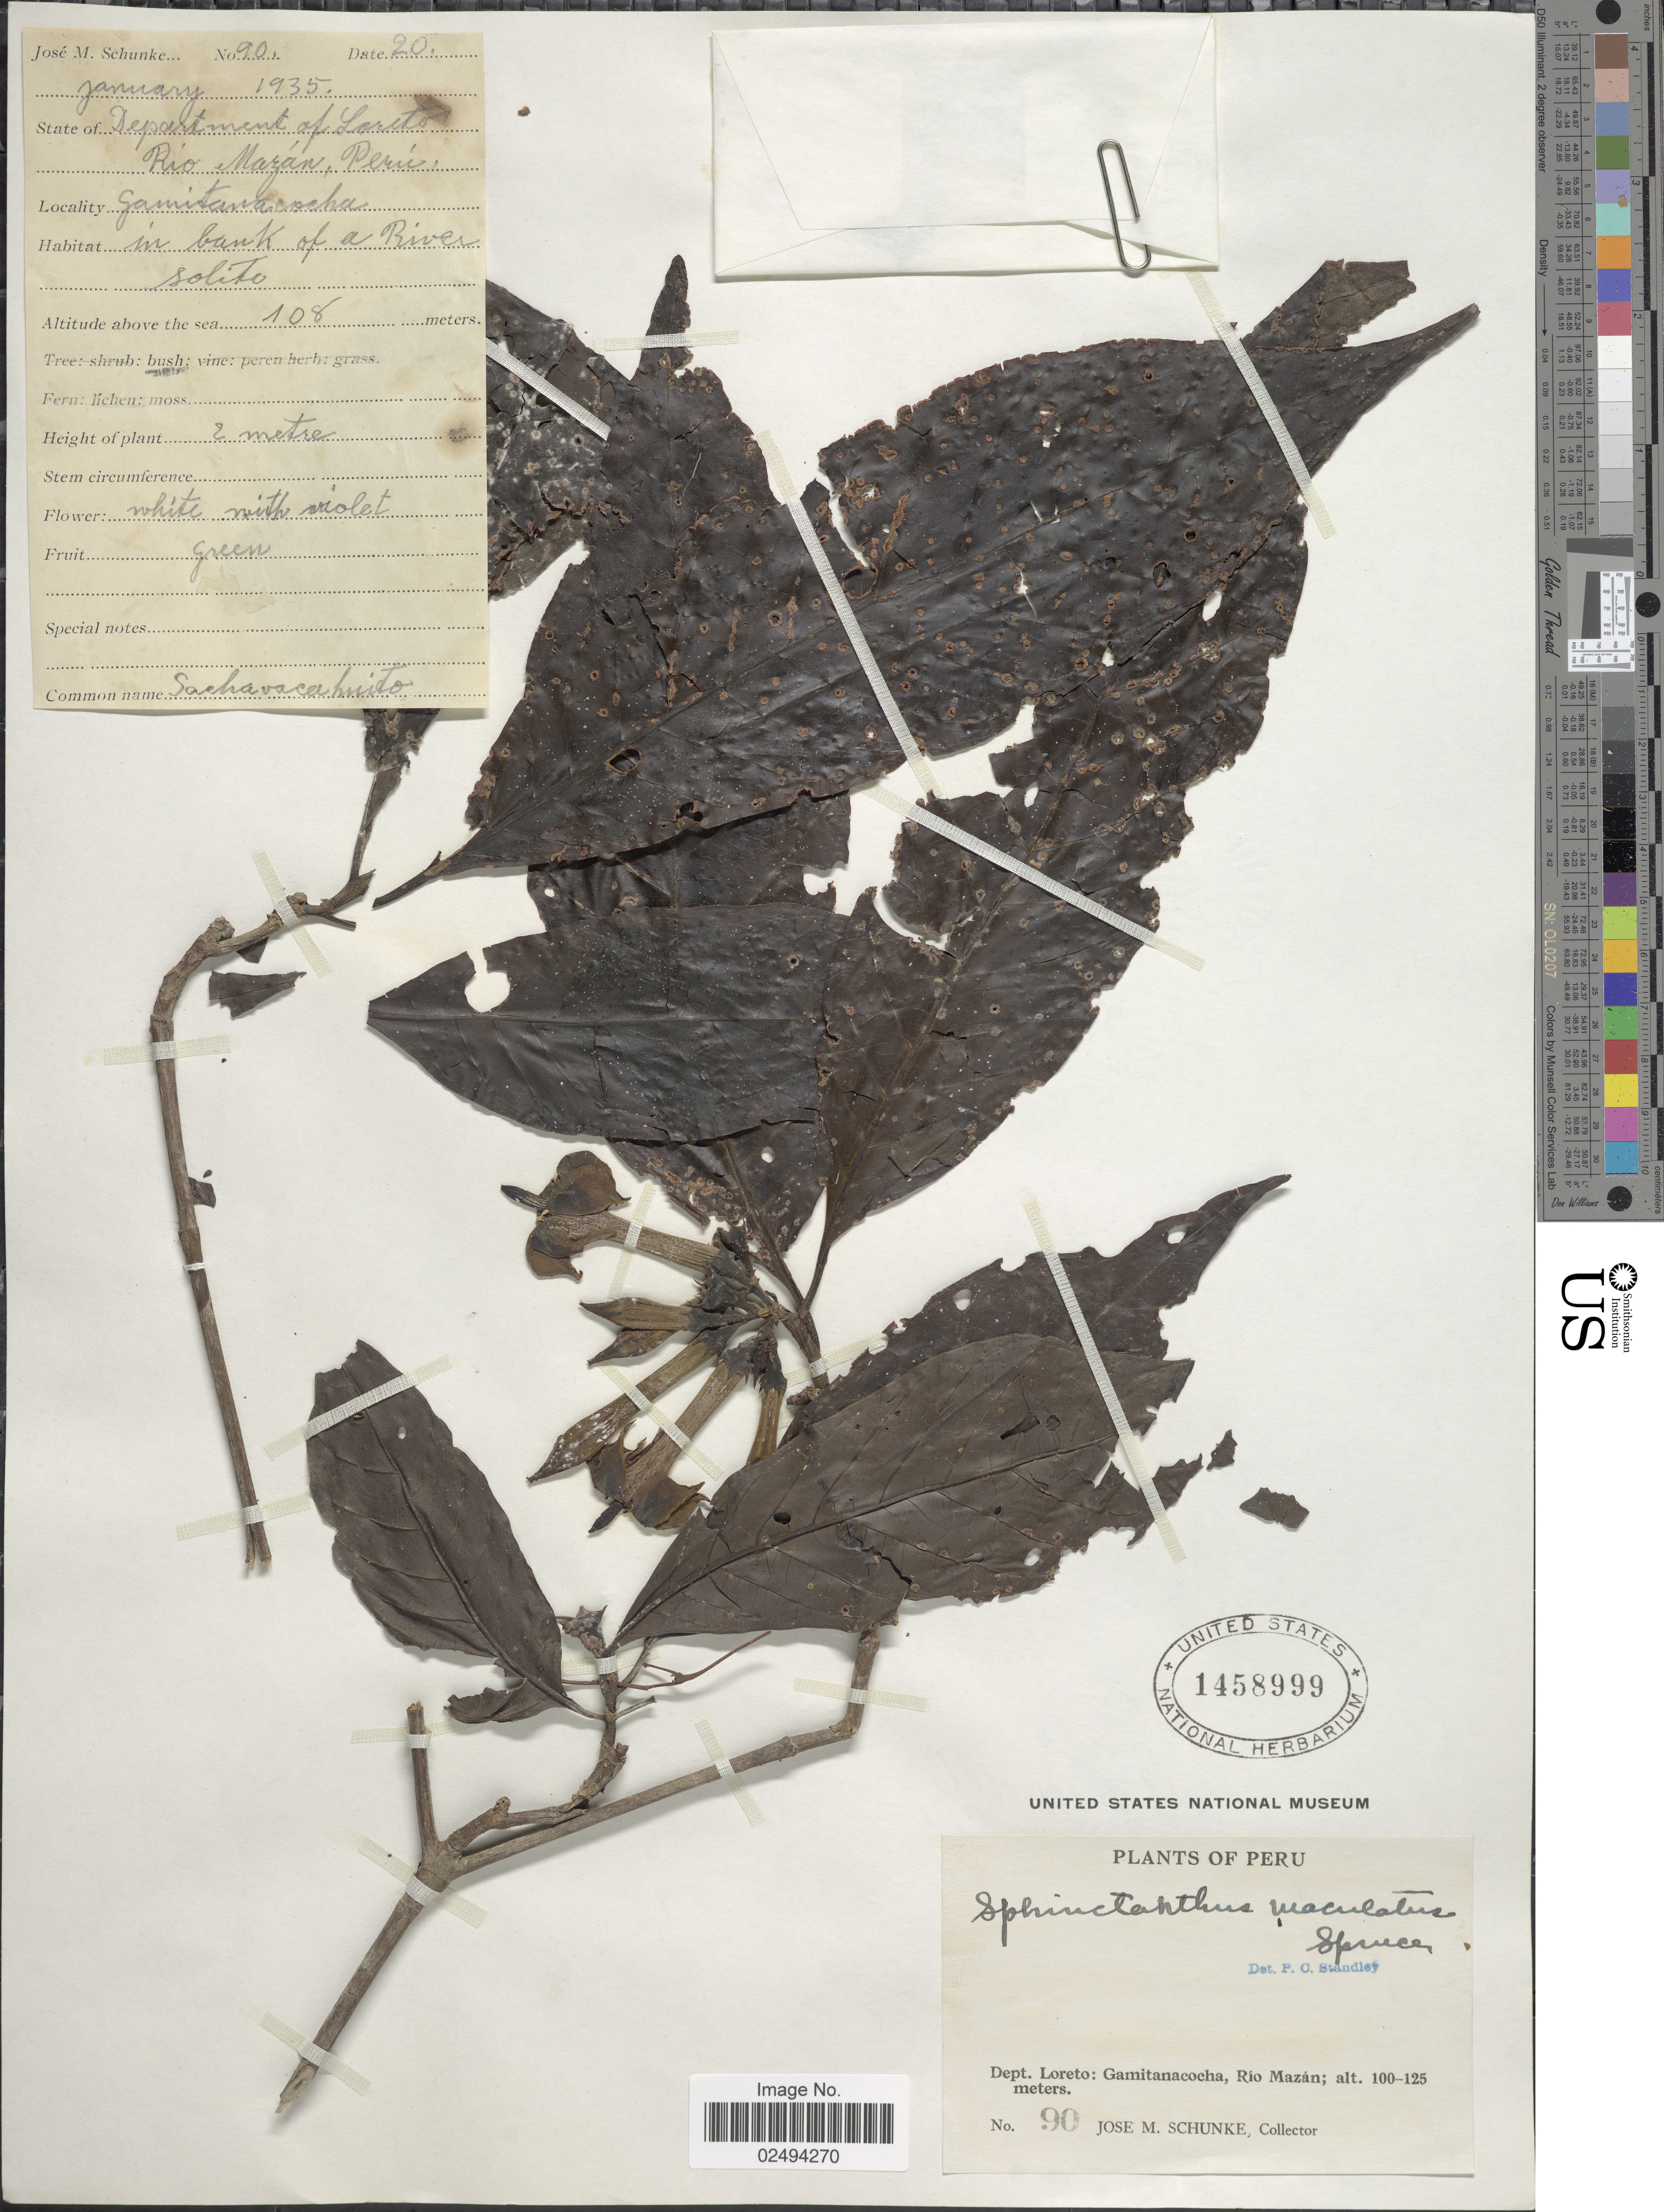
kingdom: Plantae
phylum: Tracheophyta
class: Magnoliopsida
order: Gentianales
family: Rubiaceae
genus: Sphinctanthus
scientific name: Sphinctanthus maculatus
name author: Spruce ex K. Schum.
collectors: J. M. Schunke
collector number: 90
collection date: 1935-01-20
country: Peru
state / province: Loreto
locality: Dept. Loreto: Gamitanacocha, Rio Mazán, in bank of a River solito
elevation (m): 108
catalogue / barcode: US 1458999